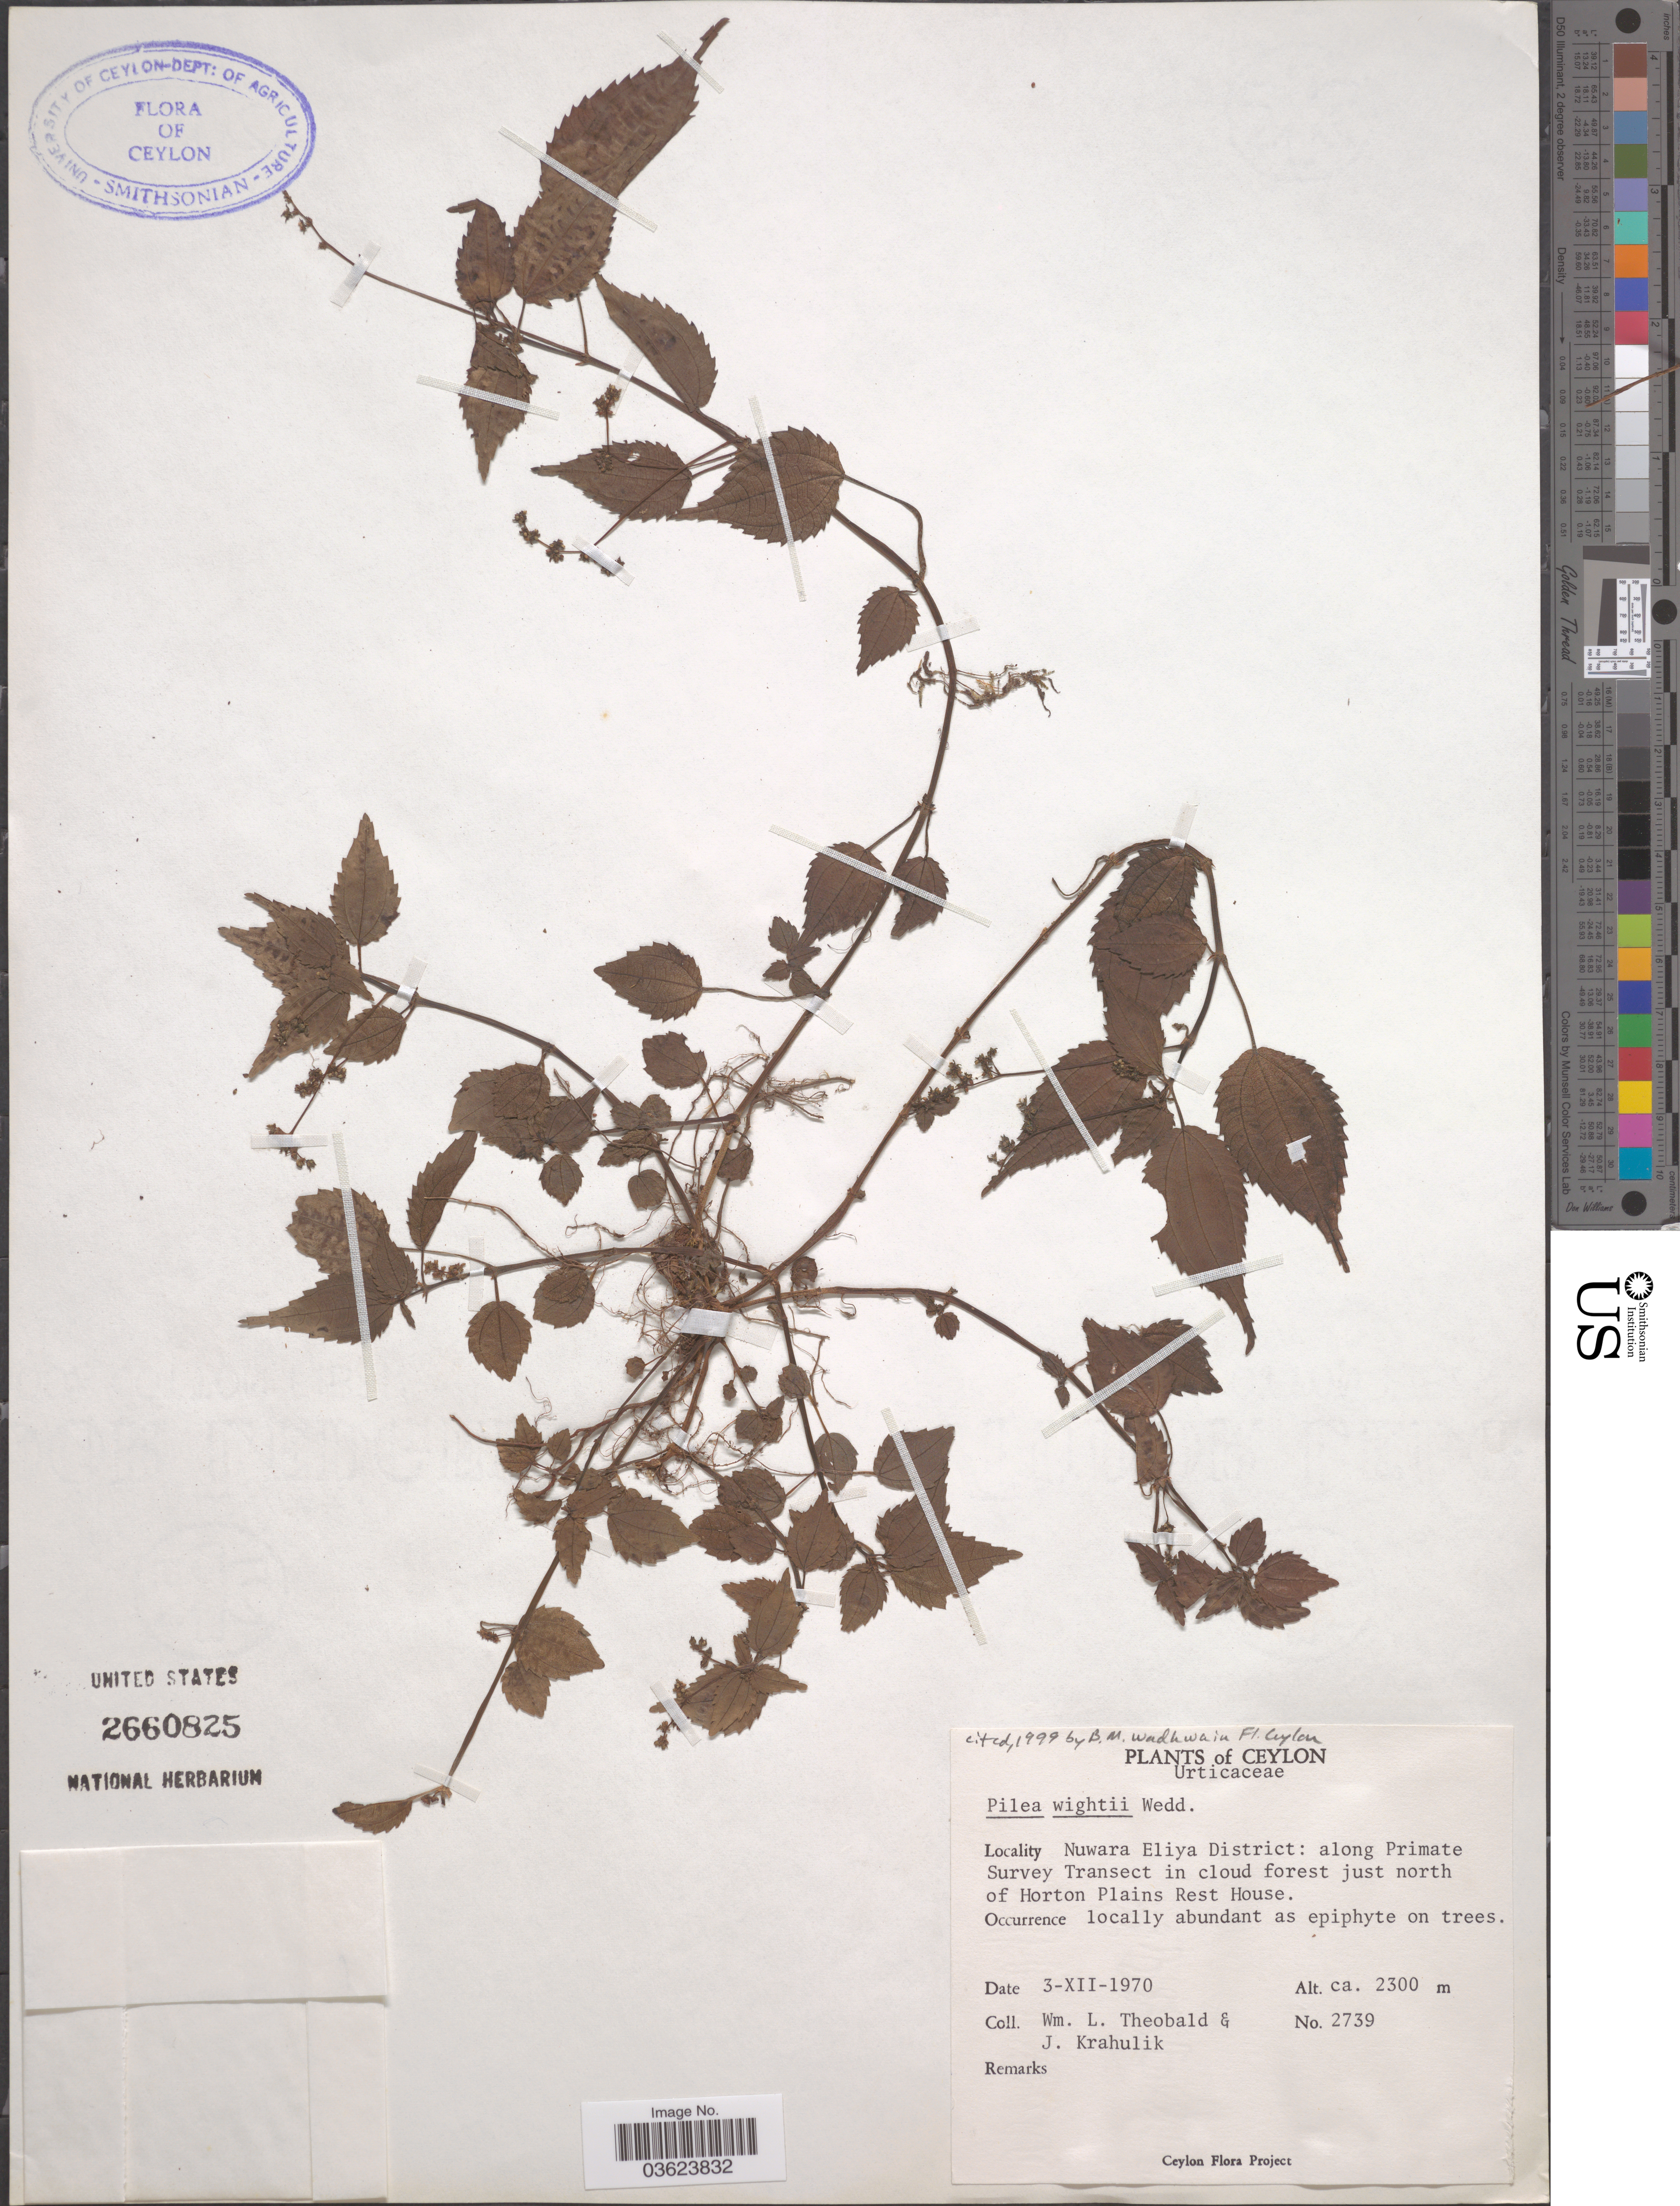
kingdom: Plantae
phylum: Tracheophyta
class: Magnoliopsida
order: Rosales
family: Urticaceae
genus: Pilea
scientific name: Pilea wightii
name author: Wedd.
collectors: W. L. Theobald & J. Krahulik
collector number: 2739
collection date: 1970-12-03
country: Sri Lanka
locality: Ceylon. Nuwara Eliya District: along Primate Survey Transect in cloud forest just north of Horton Plains Rest House.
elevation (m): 2300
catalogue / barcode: US 2660825